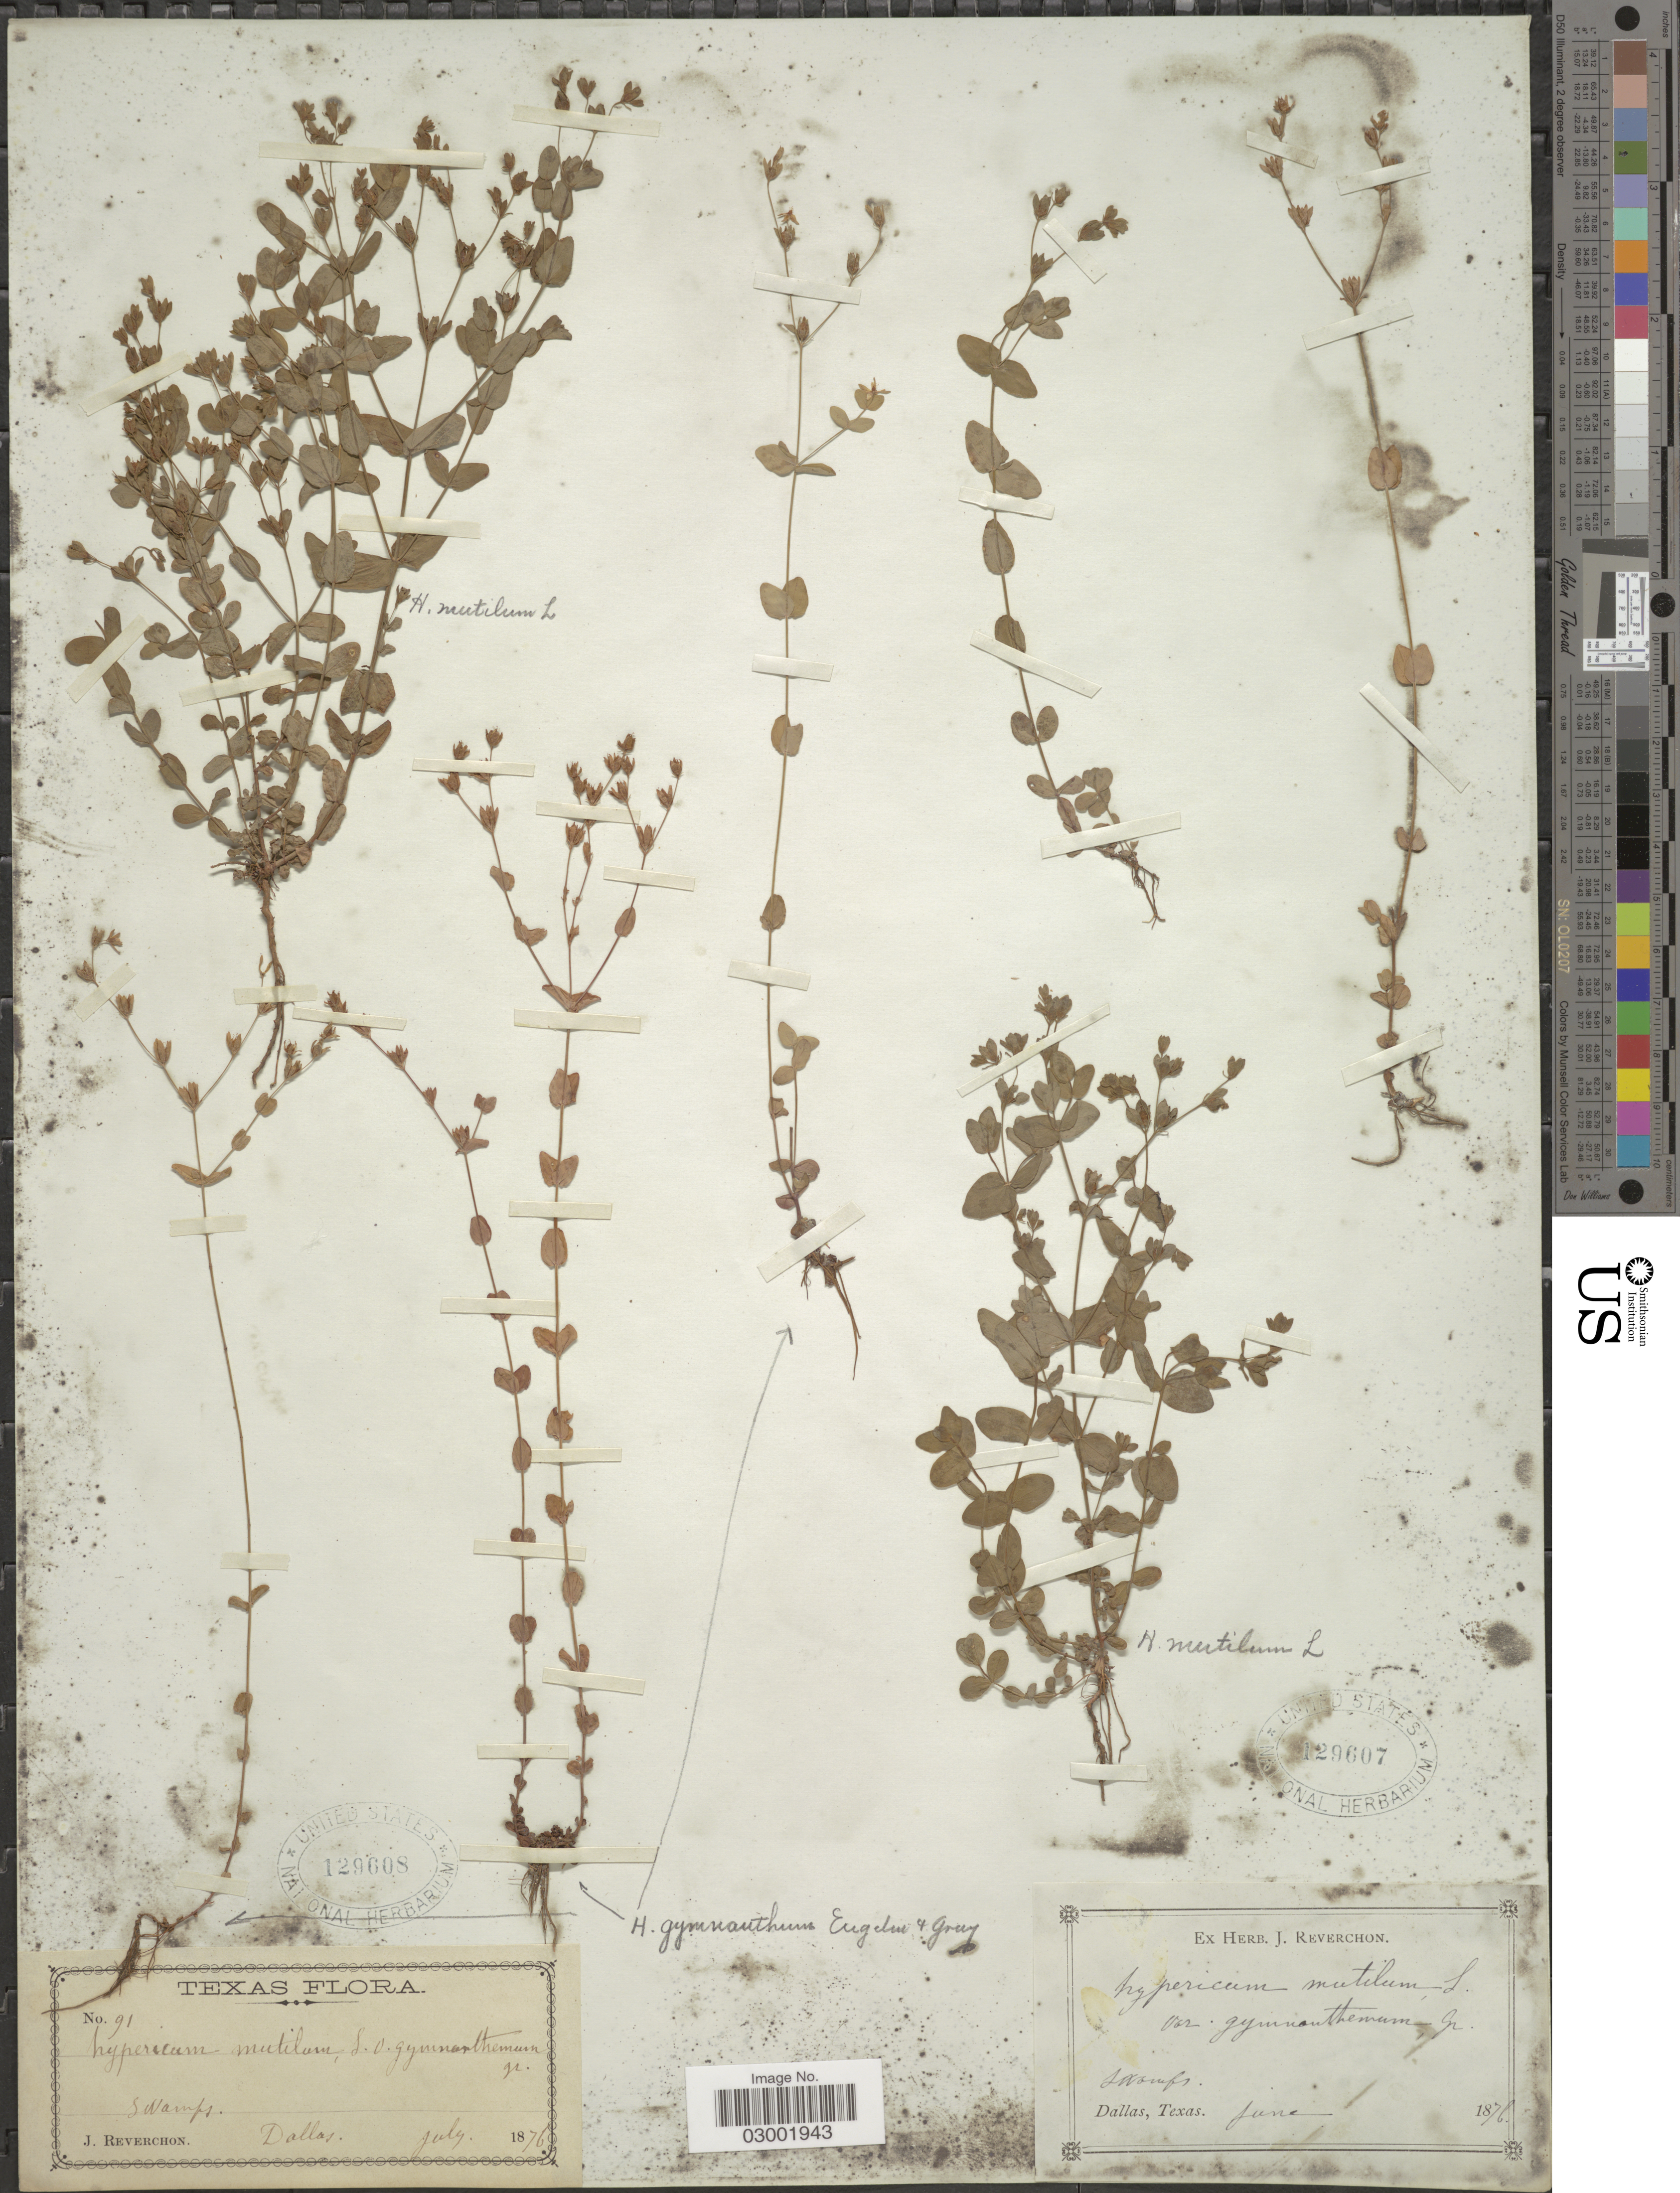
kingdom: Plantae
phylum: Tracheophyta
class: Magnoliopsida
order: Malpighiales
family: Hypericaceae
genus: Hypericum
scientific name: Hypericum mutilum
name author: L.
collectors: J. Reverchon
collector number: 91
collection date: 1876-07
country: United States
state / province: Texas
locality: Dallas.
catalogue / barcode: US 129608